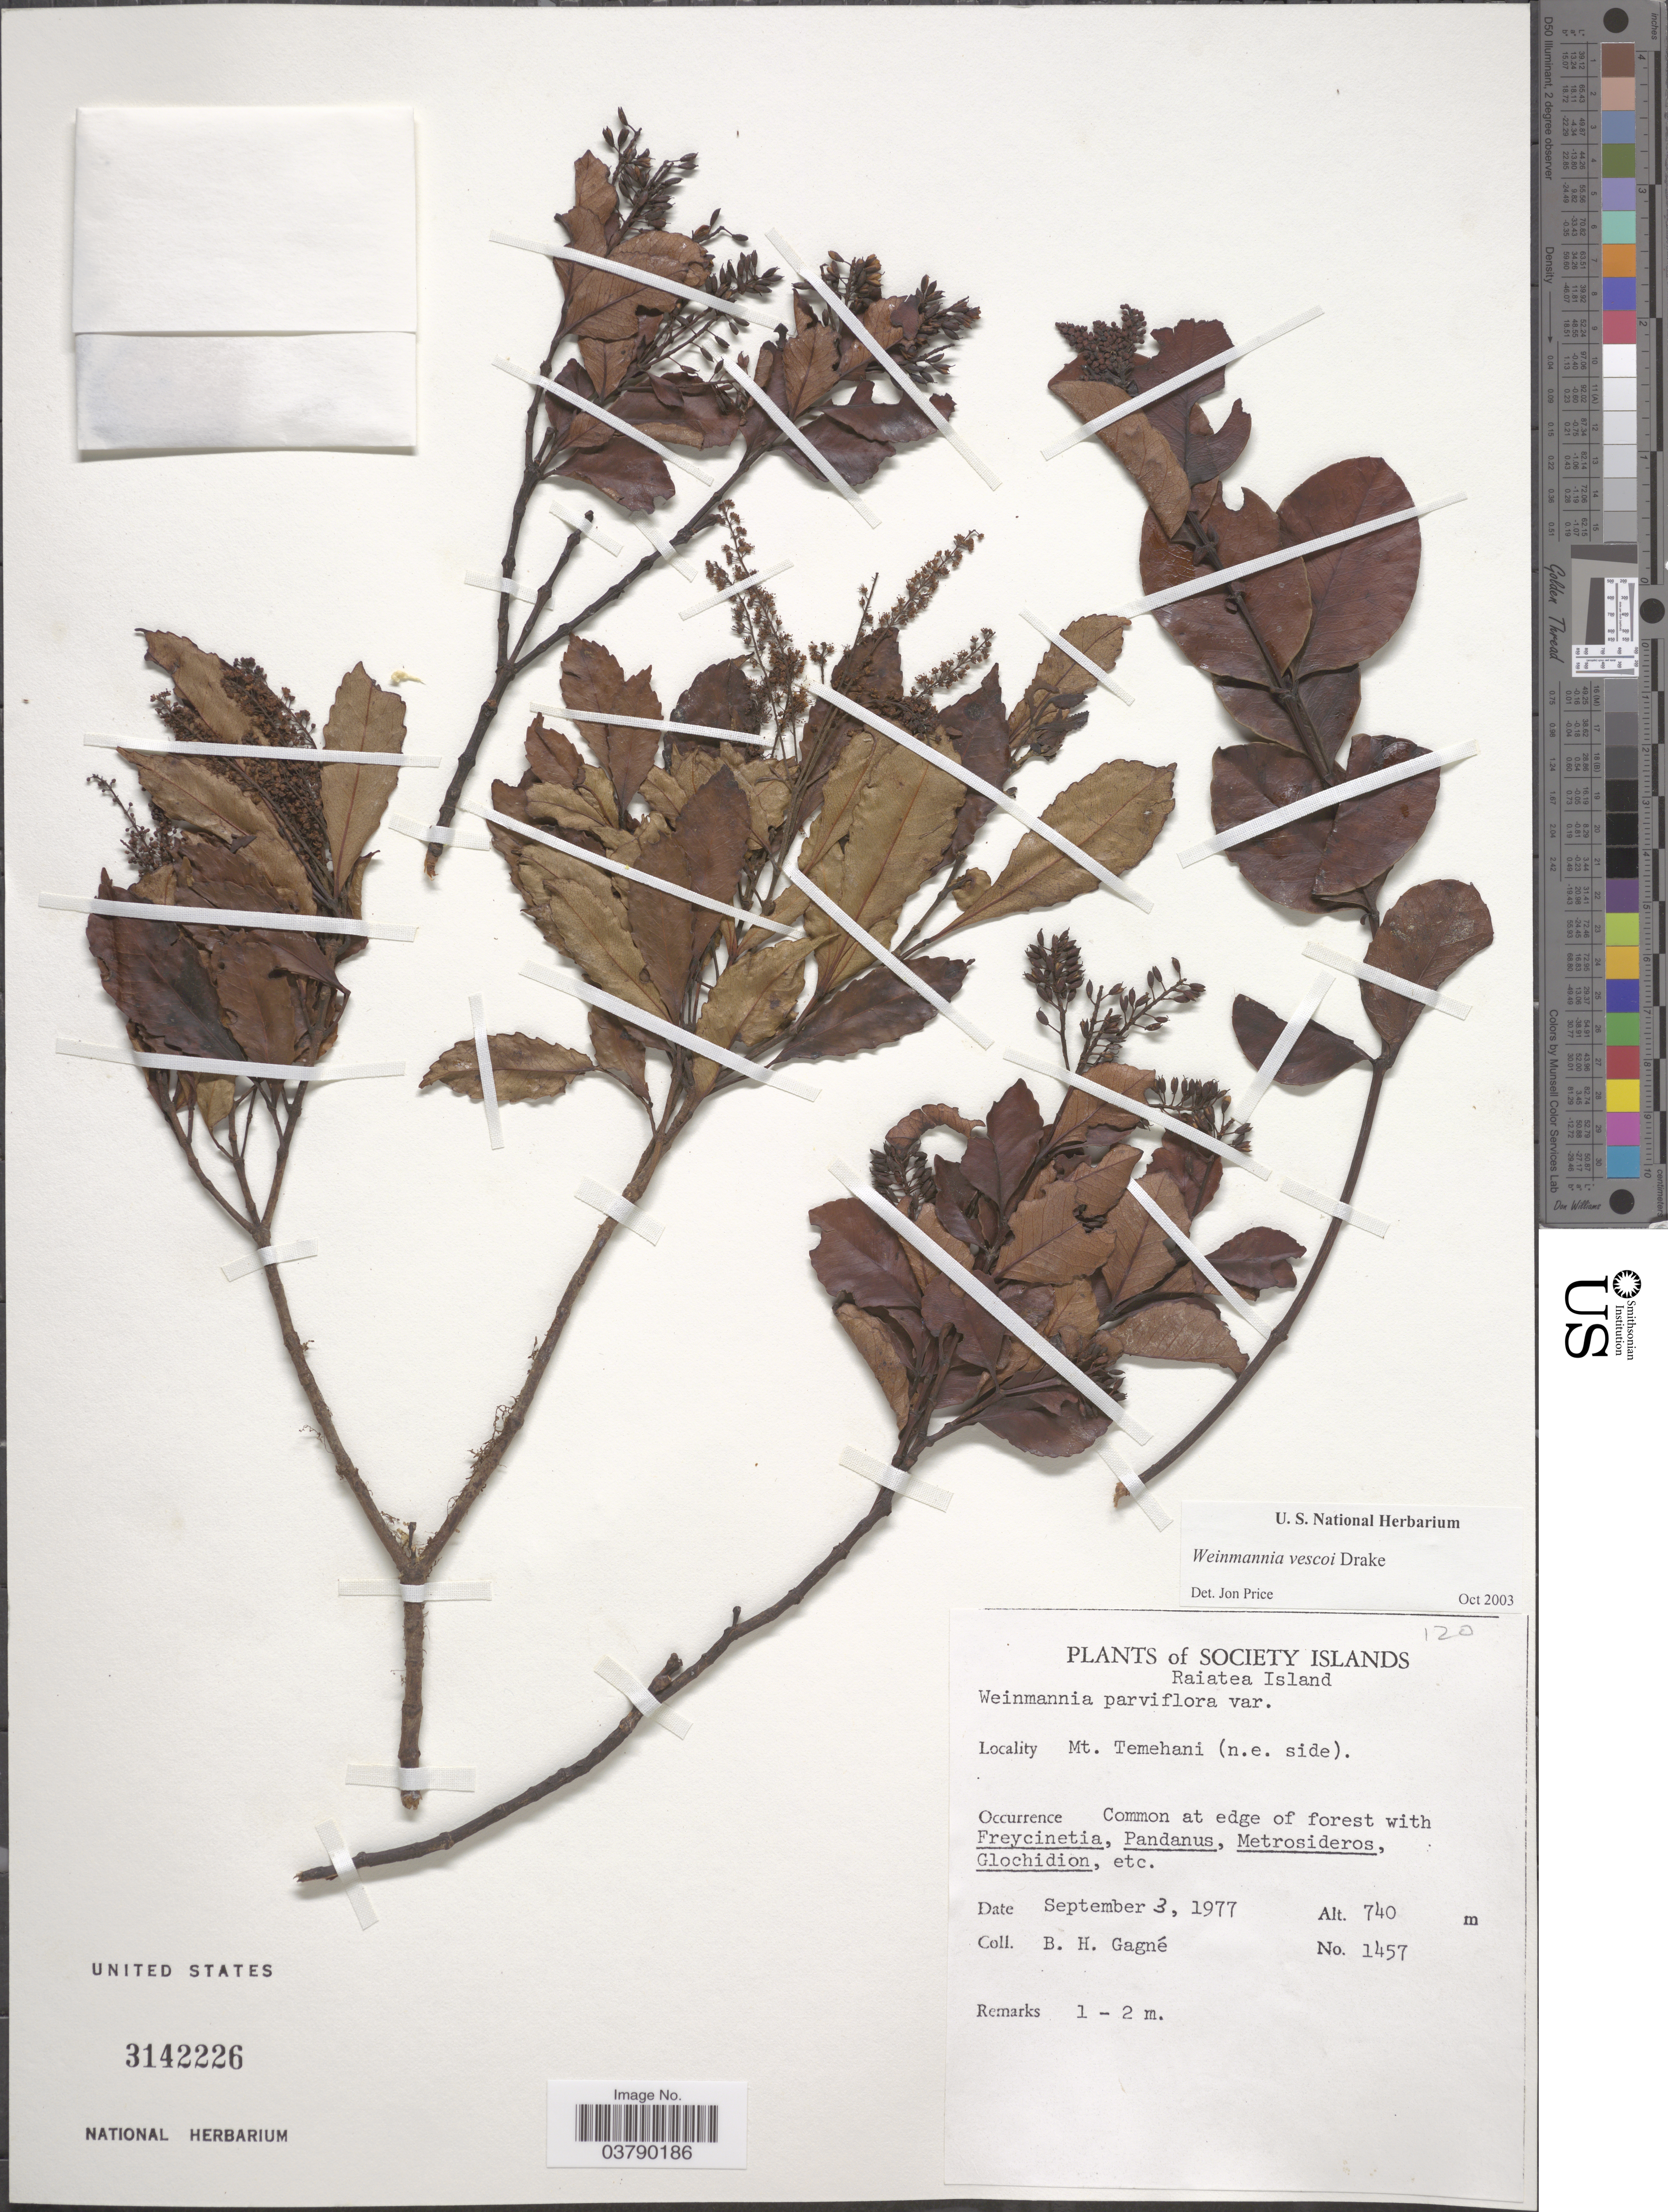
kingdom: Plantae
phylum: Tracheophyta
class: Magnoliopsida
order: Oxalidales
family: Cunoniaceae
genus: Pterophylla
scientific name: Pterophylla vescoi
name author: (Drake) Pillon & H.C. Hopkins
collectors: B. H. Gagné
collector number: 1457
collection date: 1977-09-03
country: French Polynesia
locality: Society Islands. Raiatea Island. Mt. Temehani (n.e. side).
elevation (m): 740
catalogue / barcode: US 3142226